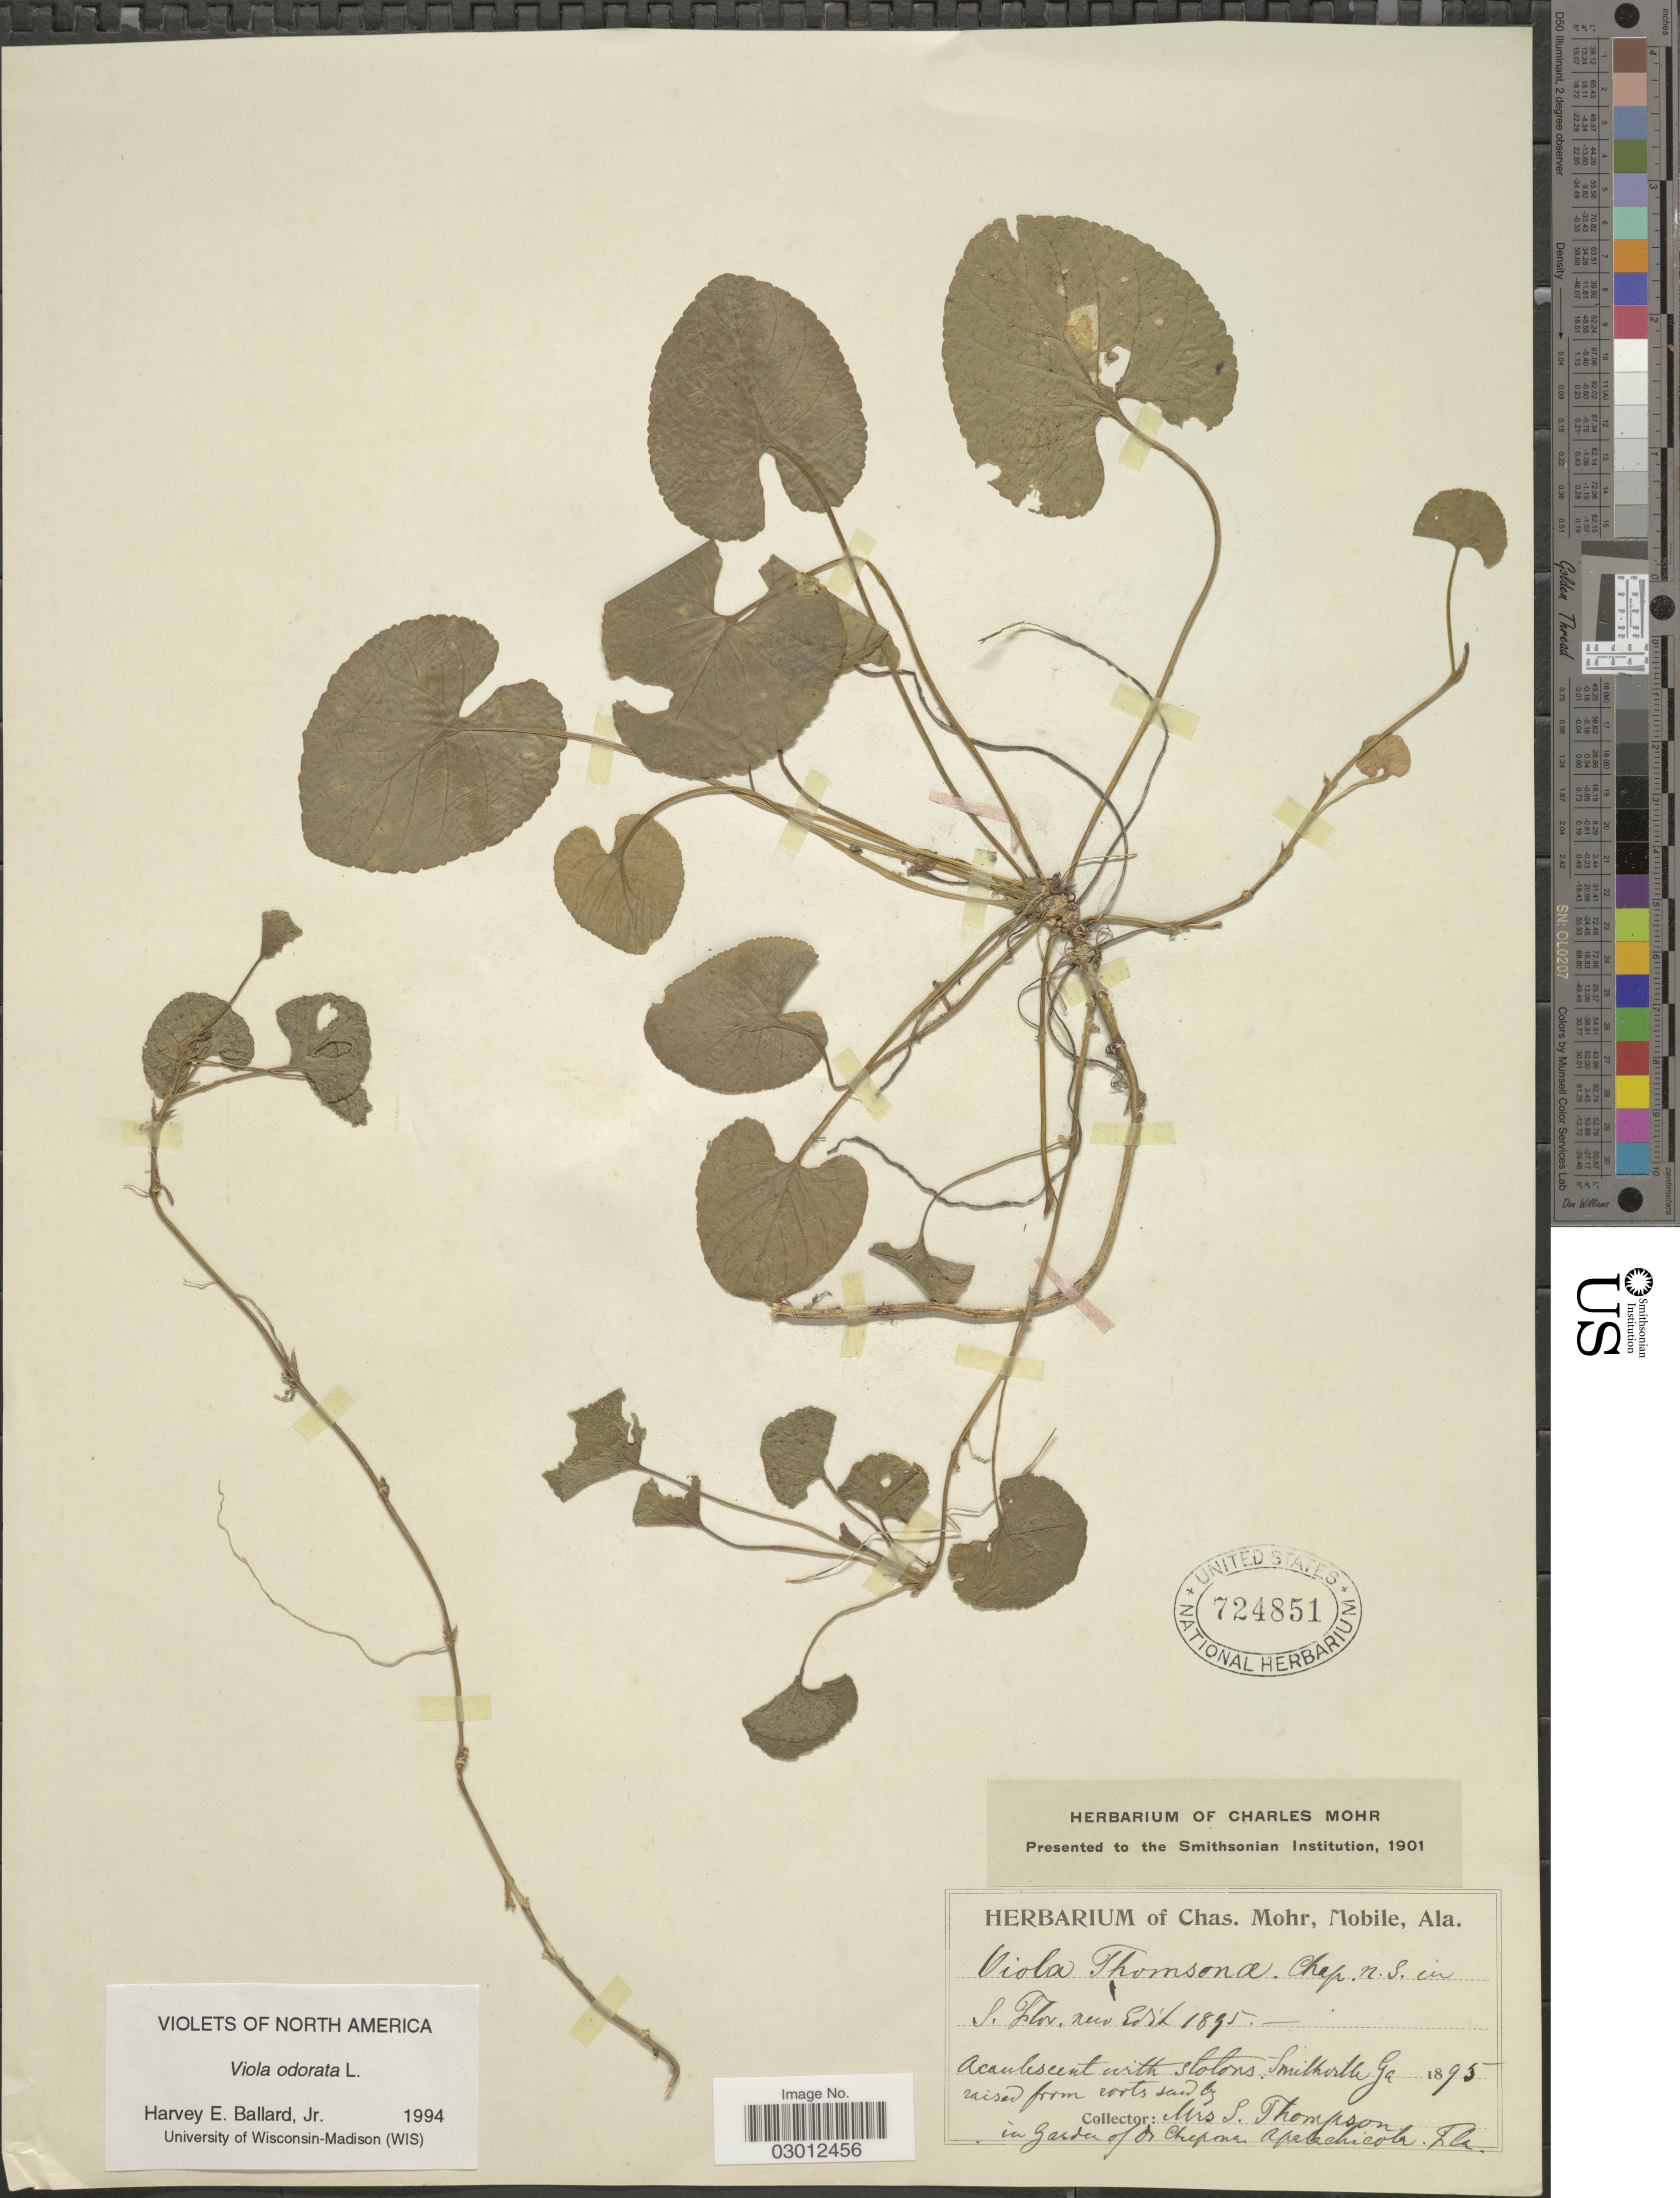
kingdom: Plantae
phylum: Tracheophyta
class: Magnoliopsida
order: Malpighiales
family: Violaceae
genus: Viola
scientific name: Viola odorata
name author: L.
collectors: S. Thompson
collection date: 1895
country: United States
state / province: Florida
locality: In garden of Dr. Chapman Apalachicola.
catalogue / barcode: US 724851